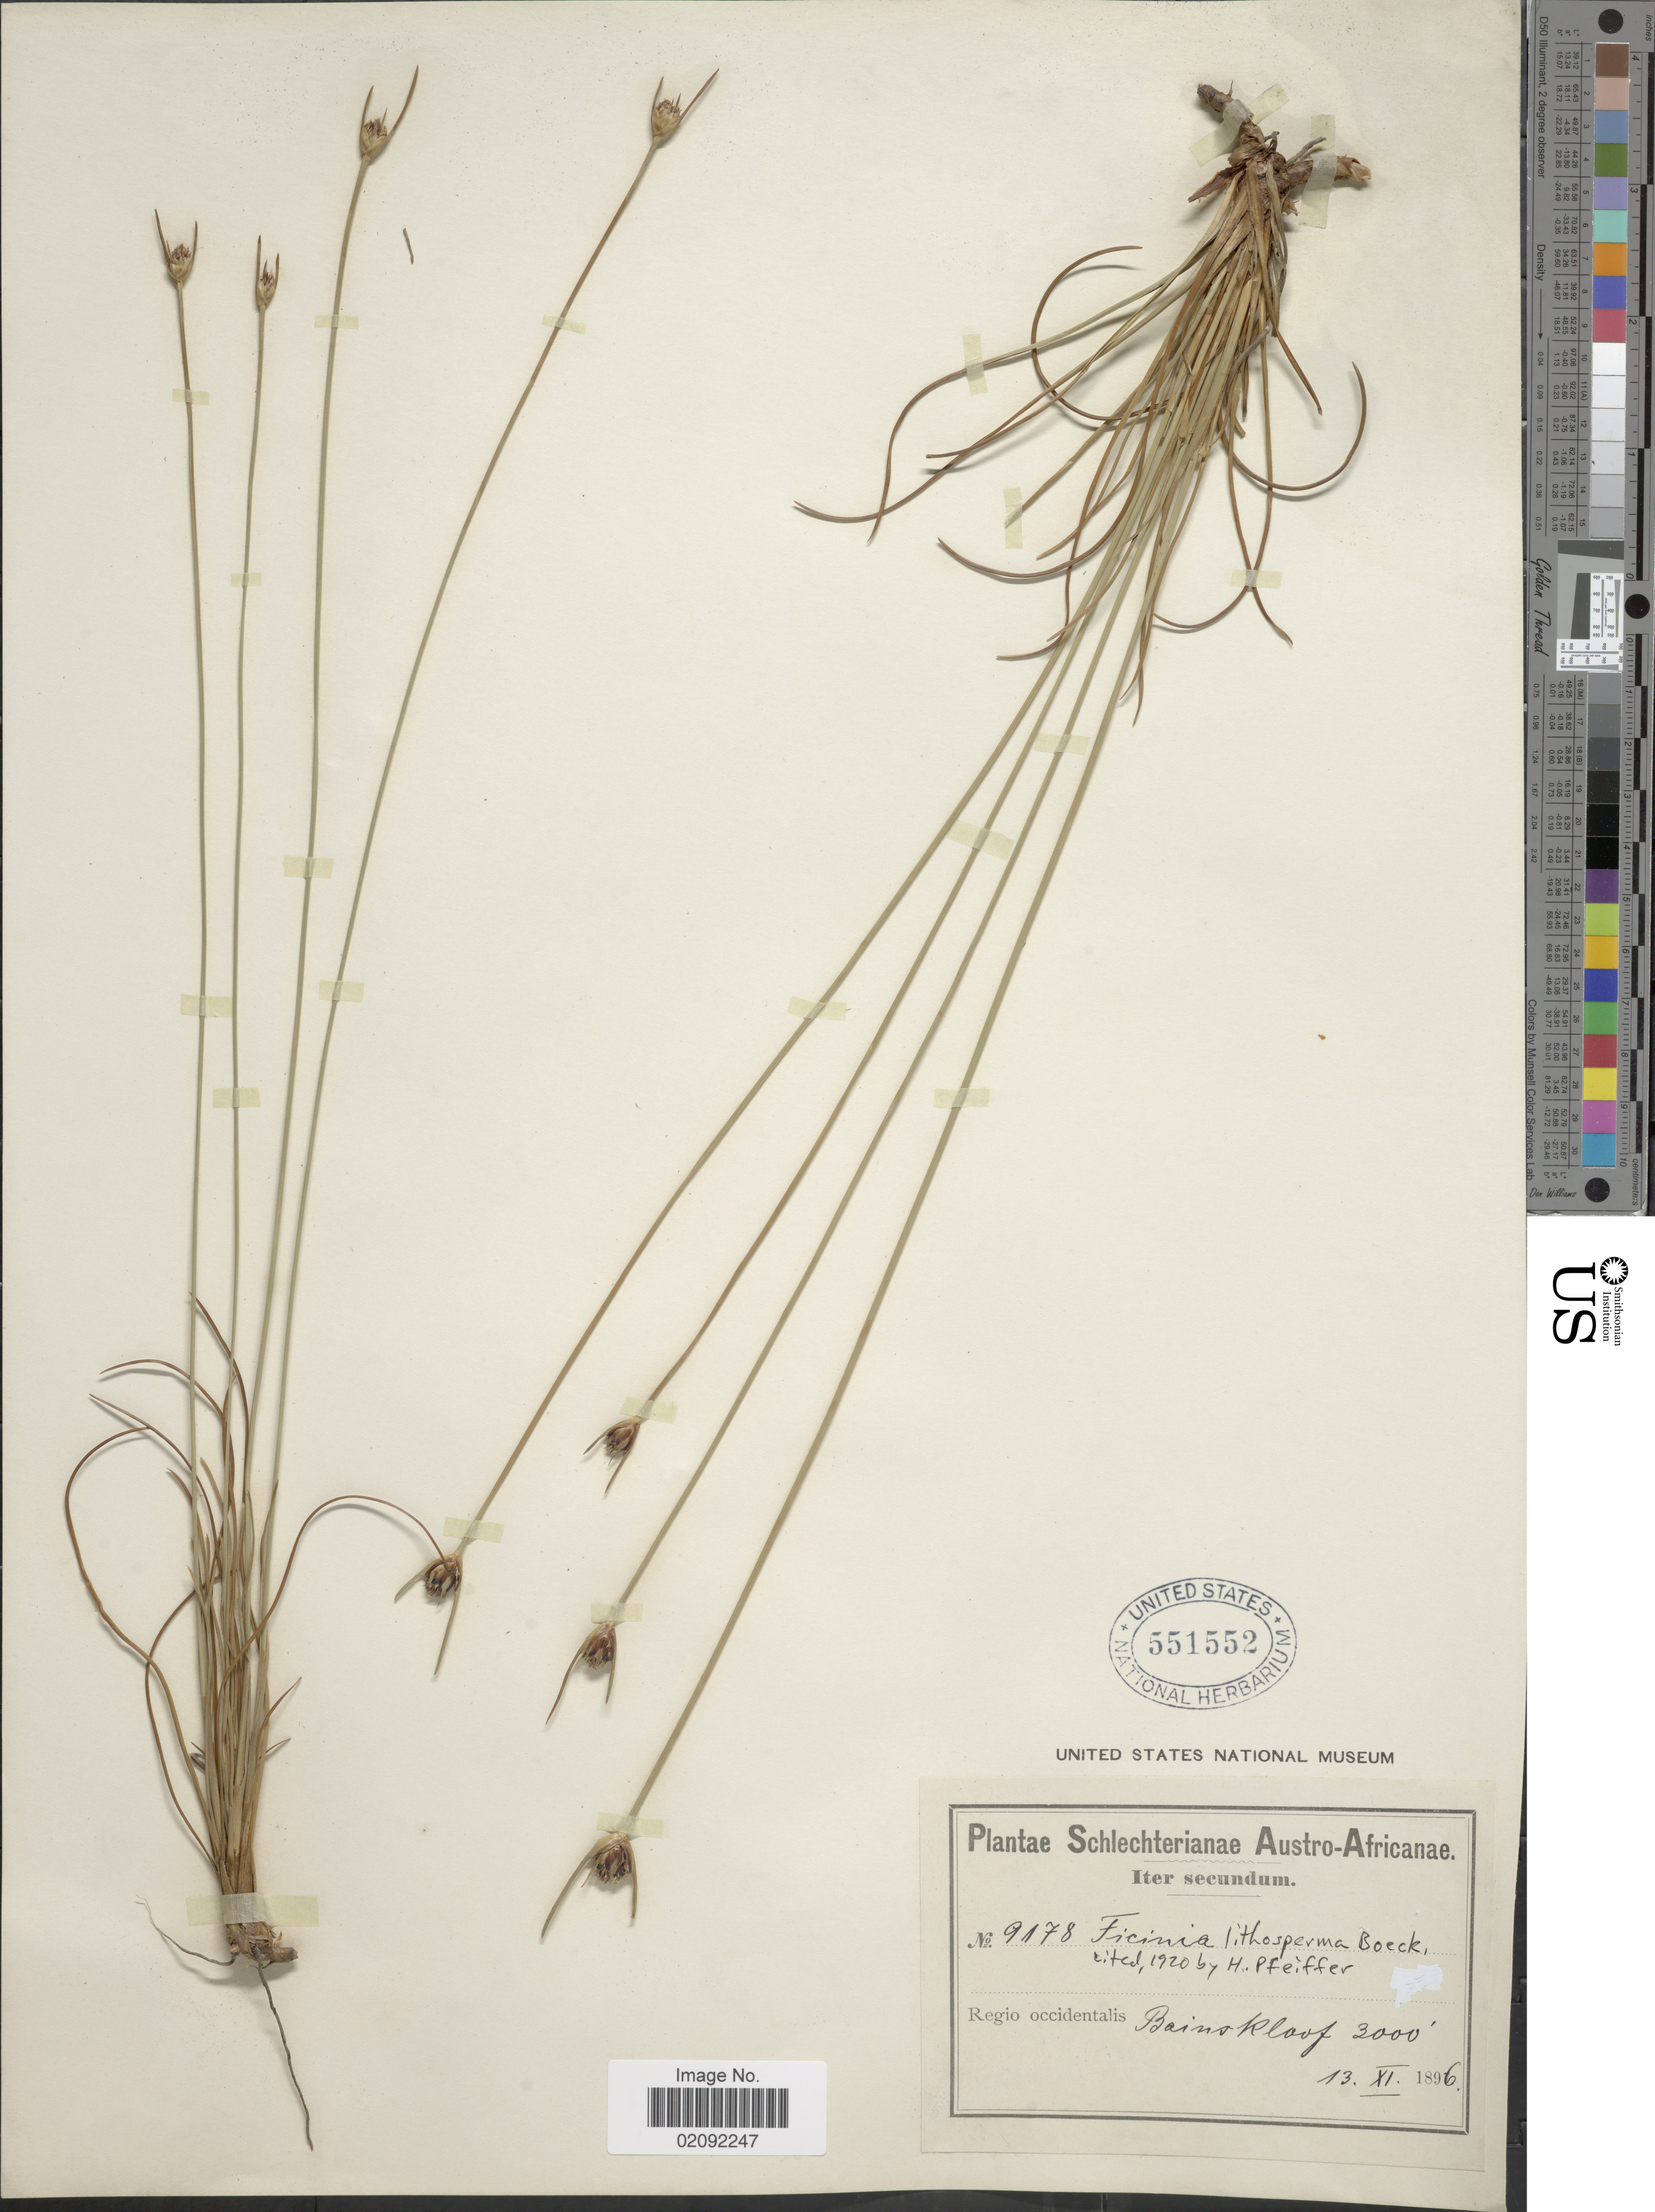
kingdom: Plantae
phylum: Tracheophyta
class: Liliopsida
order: Poales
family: Cyperaceae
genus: Ficinia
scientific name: Ficinia lithosperma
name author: Boeckeler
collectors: Schlechter, --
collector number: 9178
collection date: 1896-11-13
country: South Africa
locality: Austro-Africanae, Regio occidentalis, Bainskloof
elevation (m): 914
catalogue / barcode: US 551552